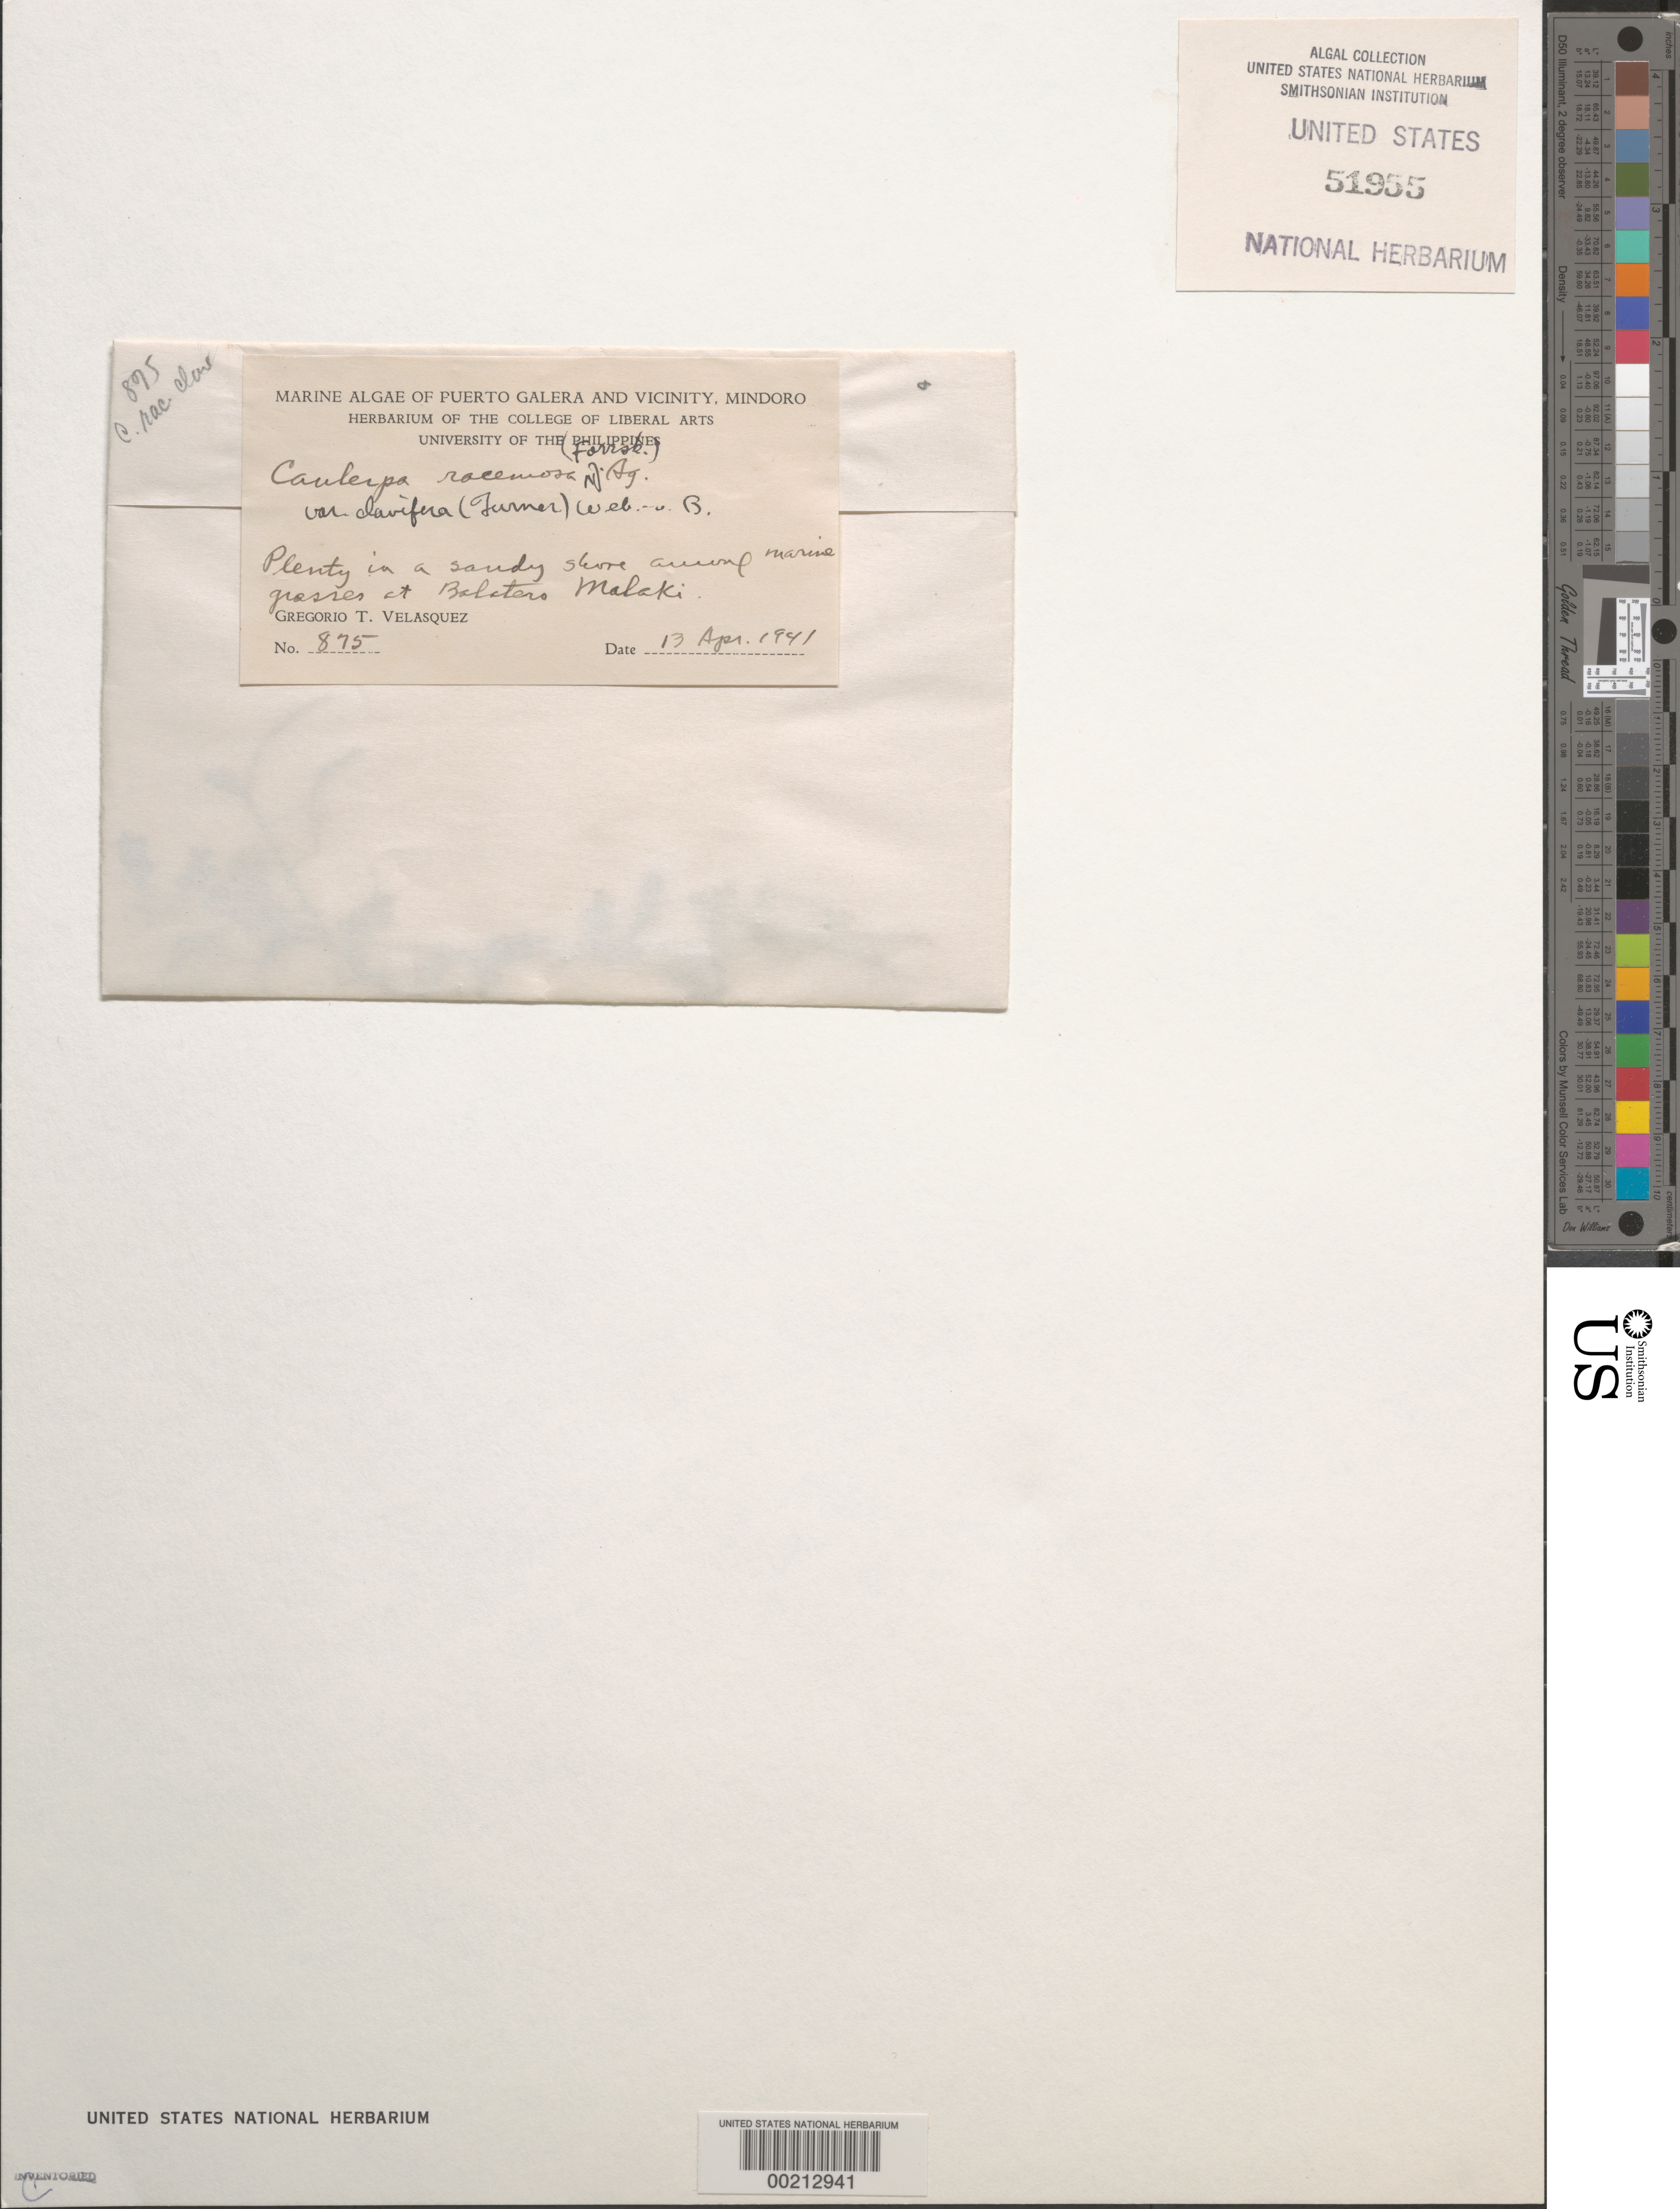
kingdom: Plantae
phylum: Chlorophyta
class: Ulvophyceae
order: Bryopsidales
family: Caulerpaceae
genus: Caulerpa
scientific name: Caulerpa racemosa var. clavifera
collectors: G. Velasquez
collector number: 875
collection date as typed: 13 Apr 1941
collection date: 1941-04-13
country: Philippines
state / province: Mimaropa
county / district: Mindoro Oriental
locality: Balatero malaki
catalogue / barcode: US 51955